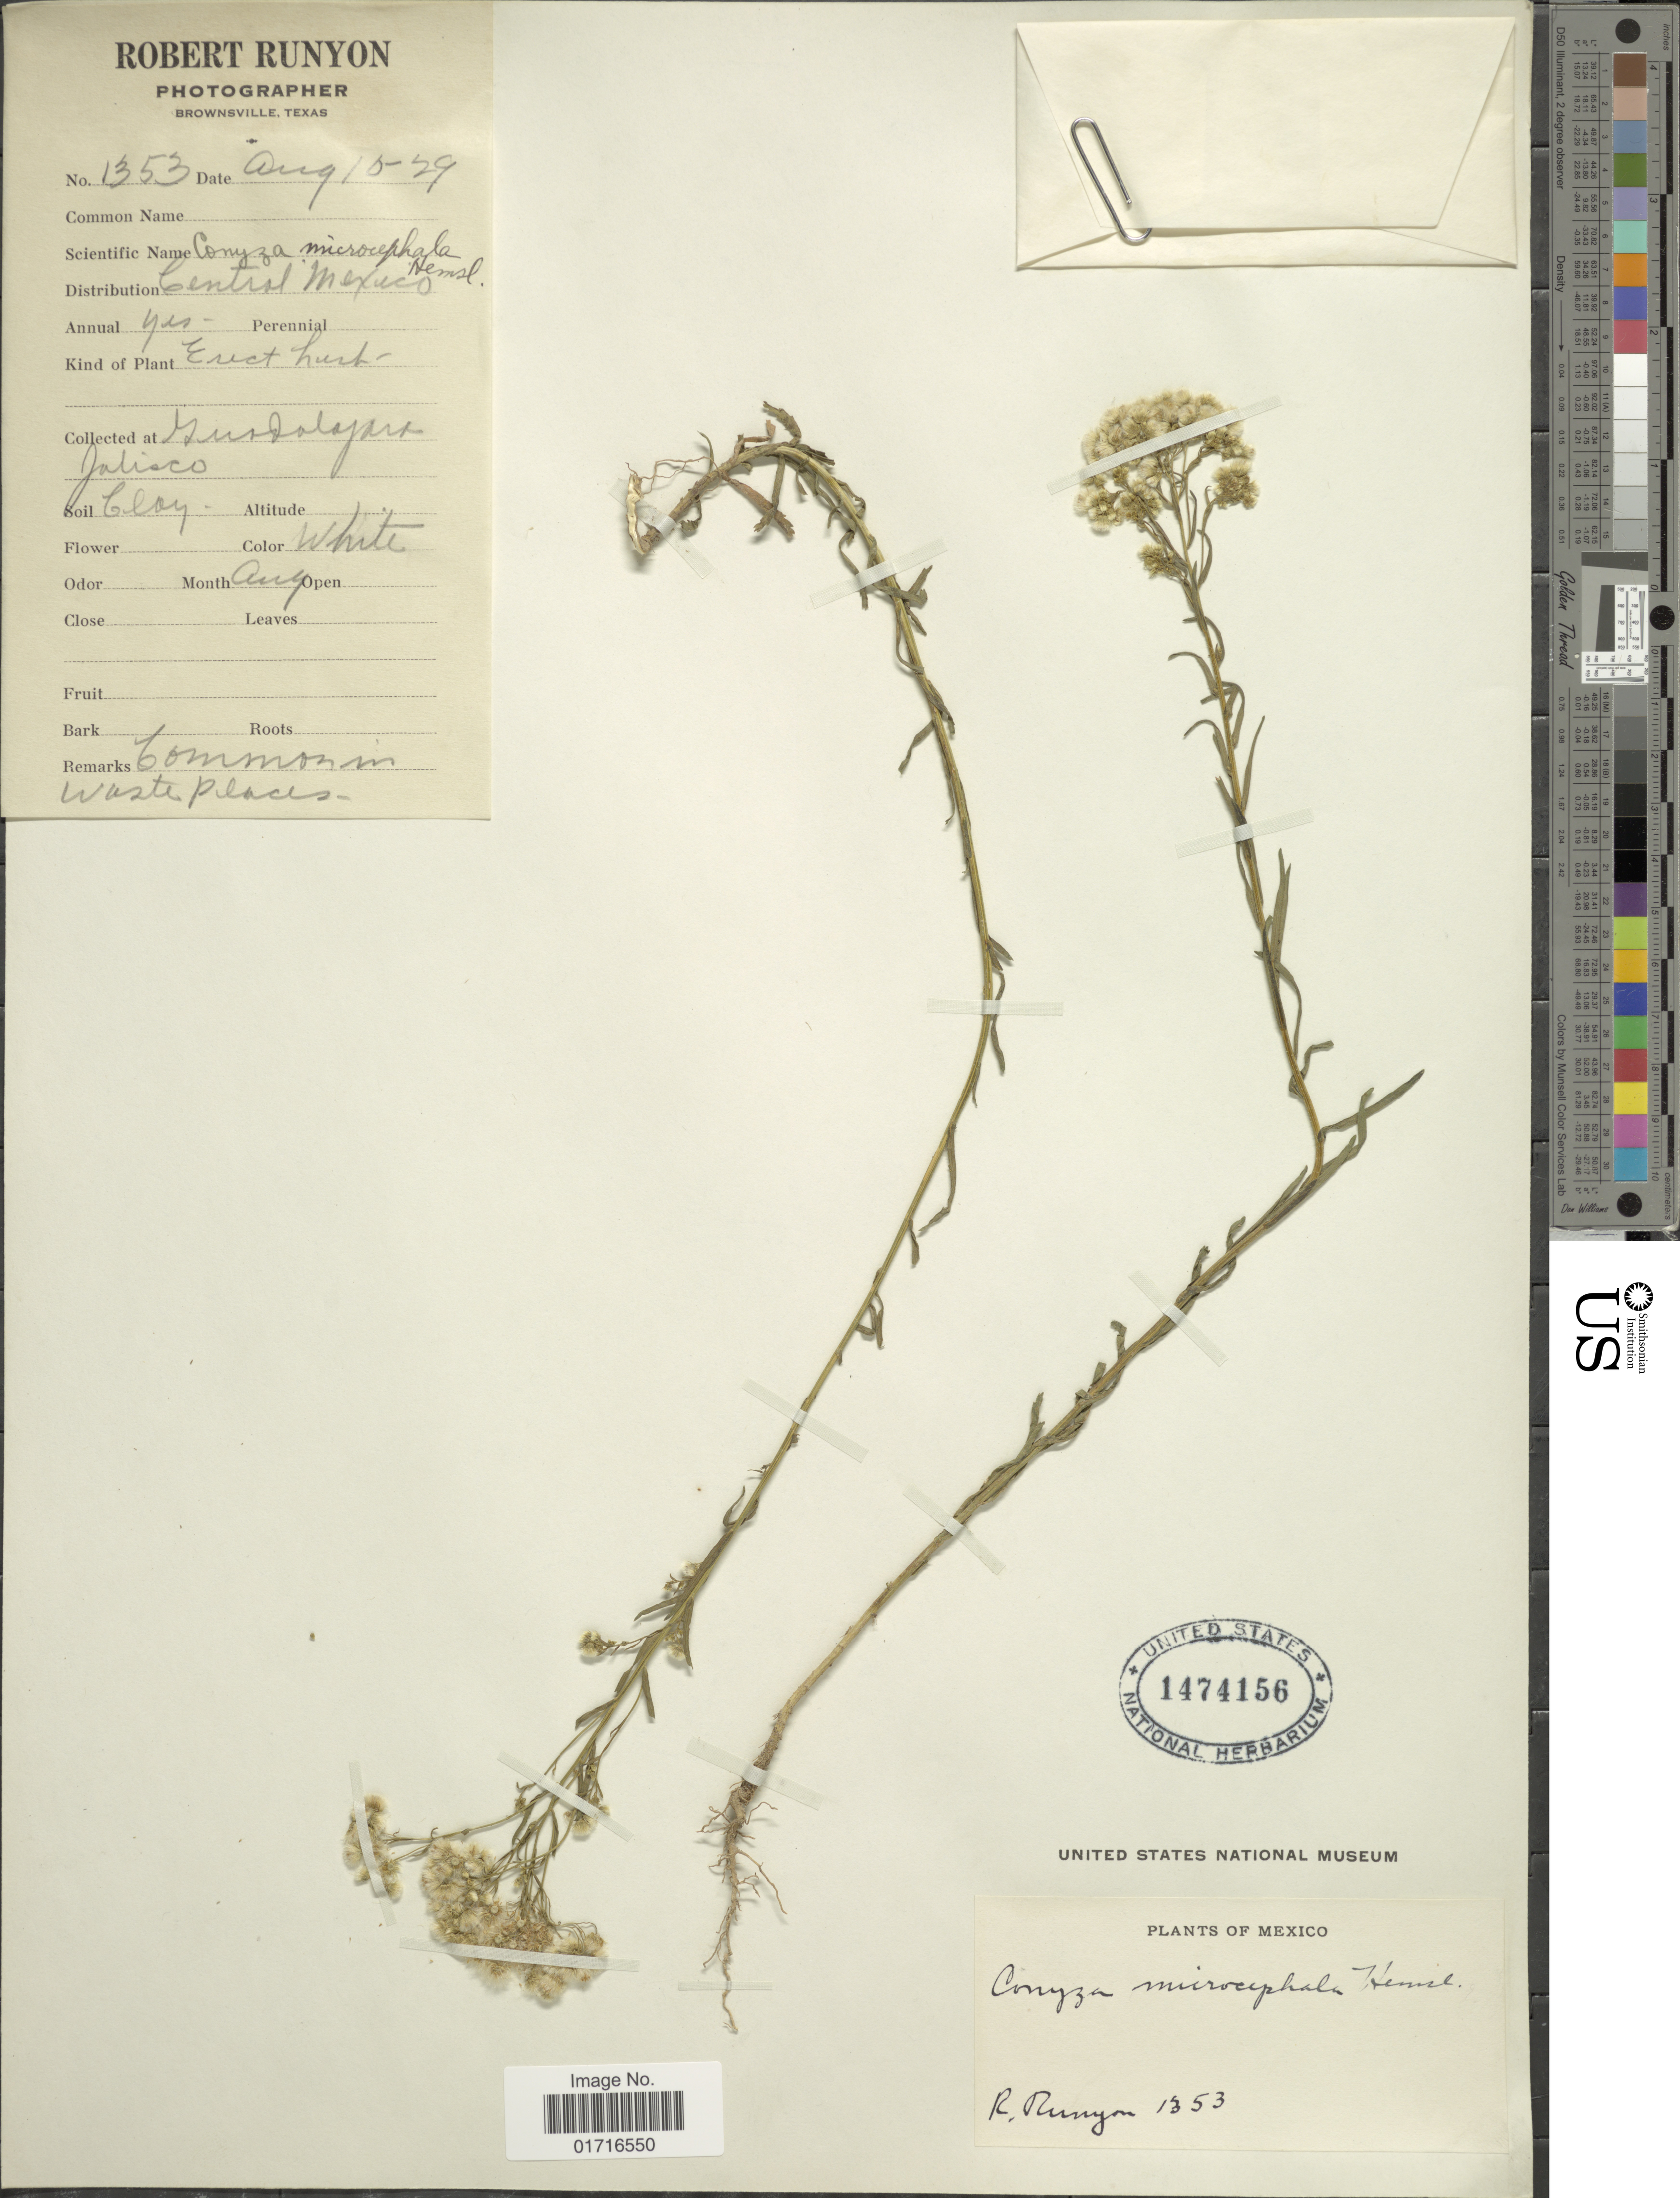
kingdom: Plantae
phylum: Tracheophyta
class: Magnoliopsida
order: Asterales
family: Asteraceae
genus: Conyza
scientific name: Conyza microcephala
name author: Hemsl.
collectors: R. Runyon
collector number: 1353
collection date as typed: Transcribed d/m/y: 10/8/29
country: Mexico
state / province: Jalisco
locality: Central Mexico, Guadalajara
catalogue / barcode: US 1474156